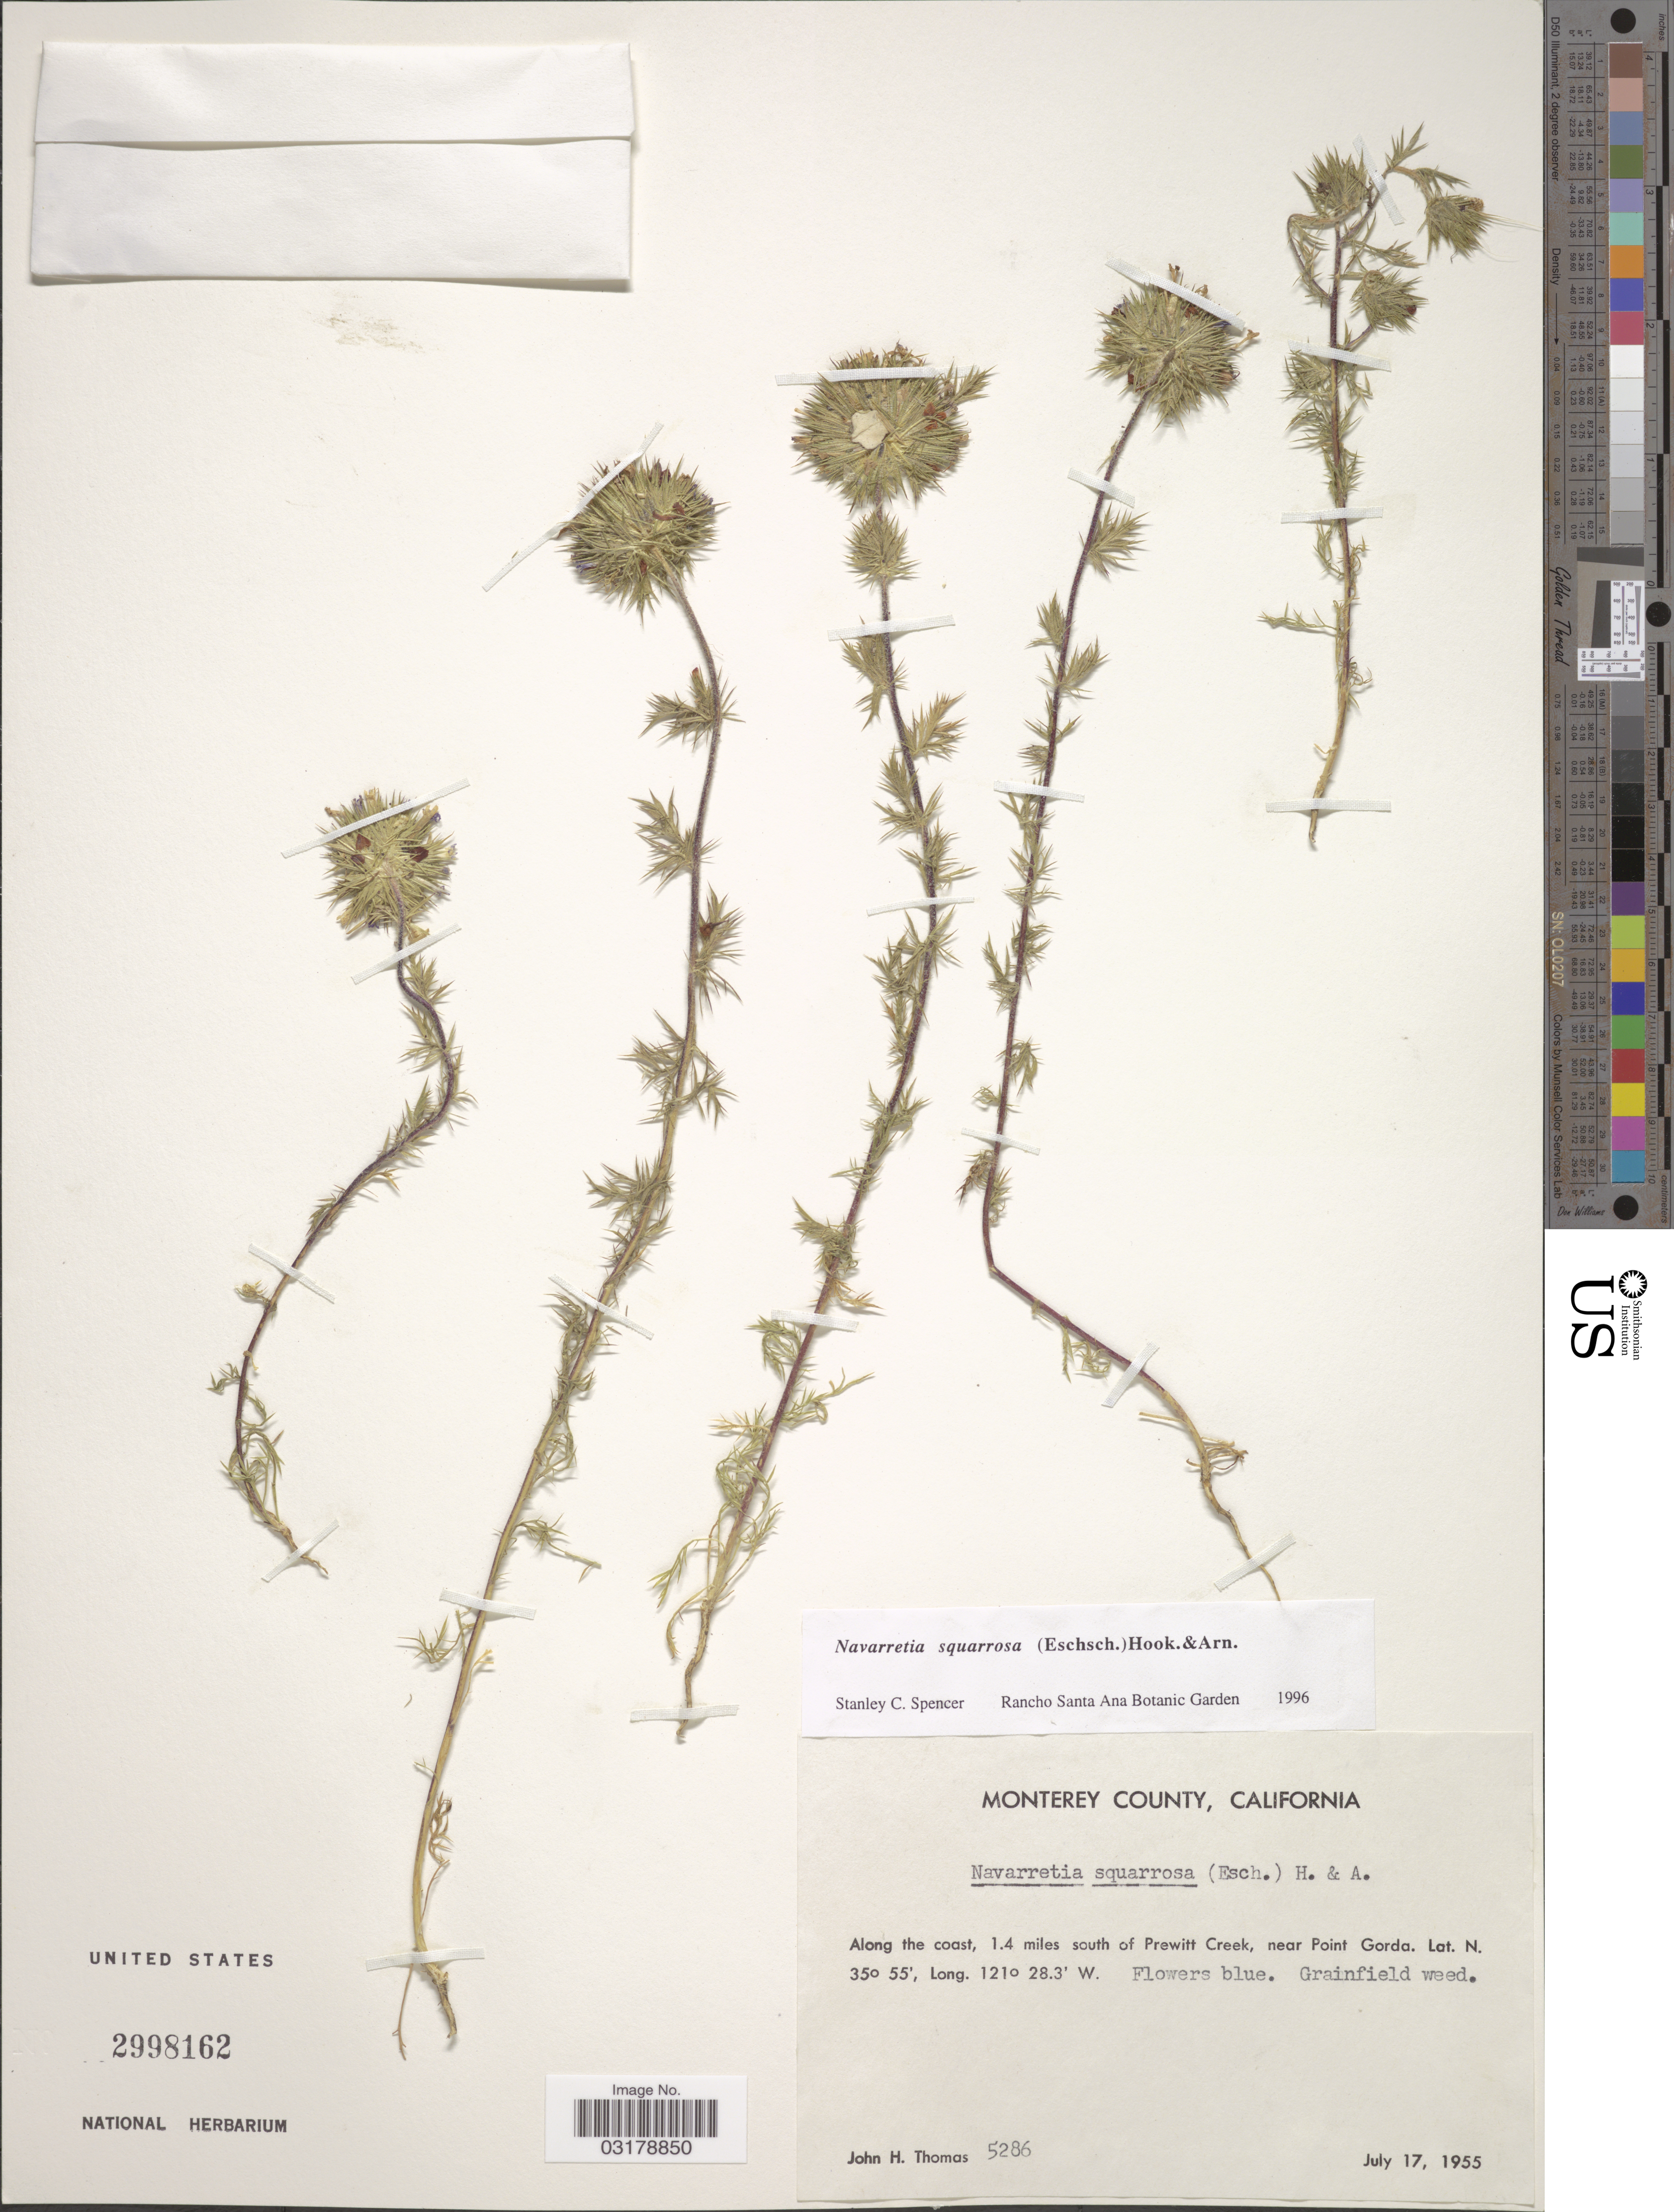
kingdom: Plantae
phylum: Tracheophyta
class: Magnoliopsida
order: Ericales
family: Polemoniaceae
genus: Navarretia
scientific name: Navarretia squarrosa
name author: (Eschsch.) Hook. & Arn.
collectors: J. H. Thomas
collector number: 5286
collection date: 1955-07-17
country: United States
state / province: California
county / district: Monterey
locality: Monterey County. Along the coast, 1.4 miles south of Prewitt Creek, near Point Gorda.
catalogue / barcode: US 2998162